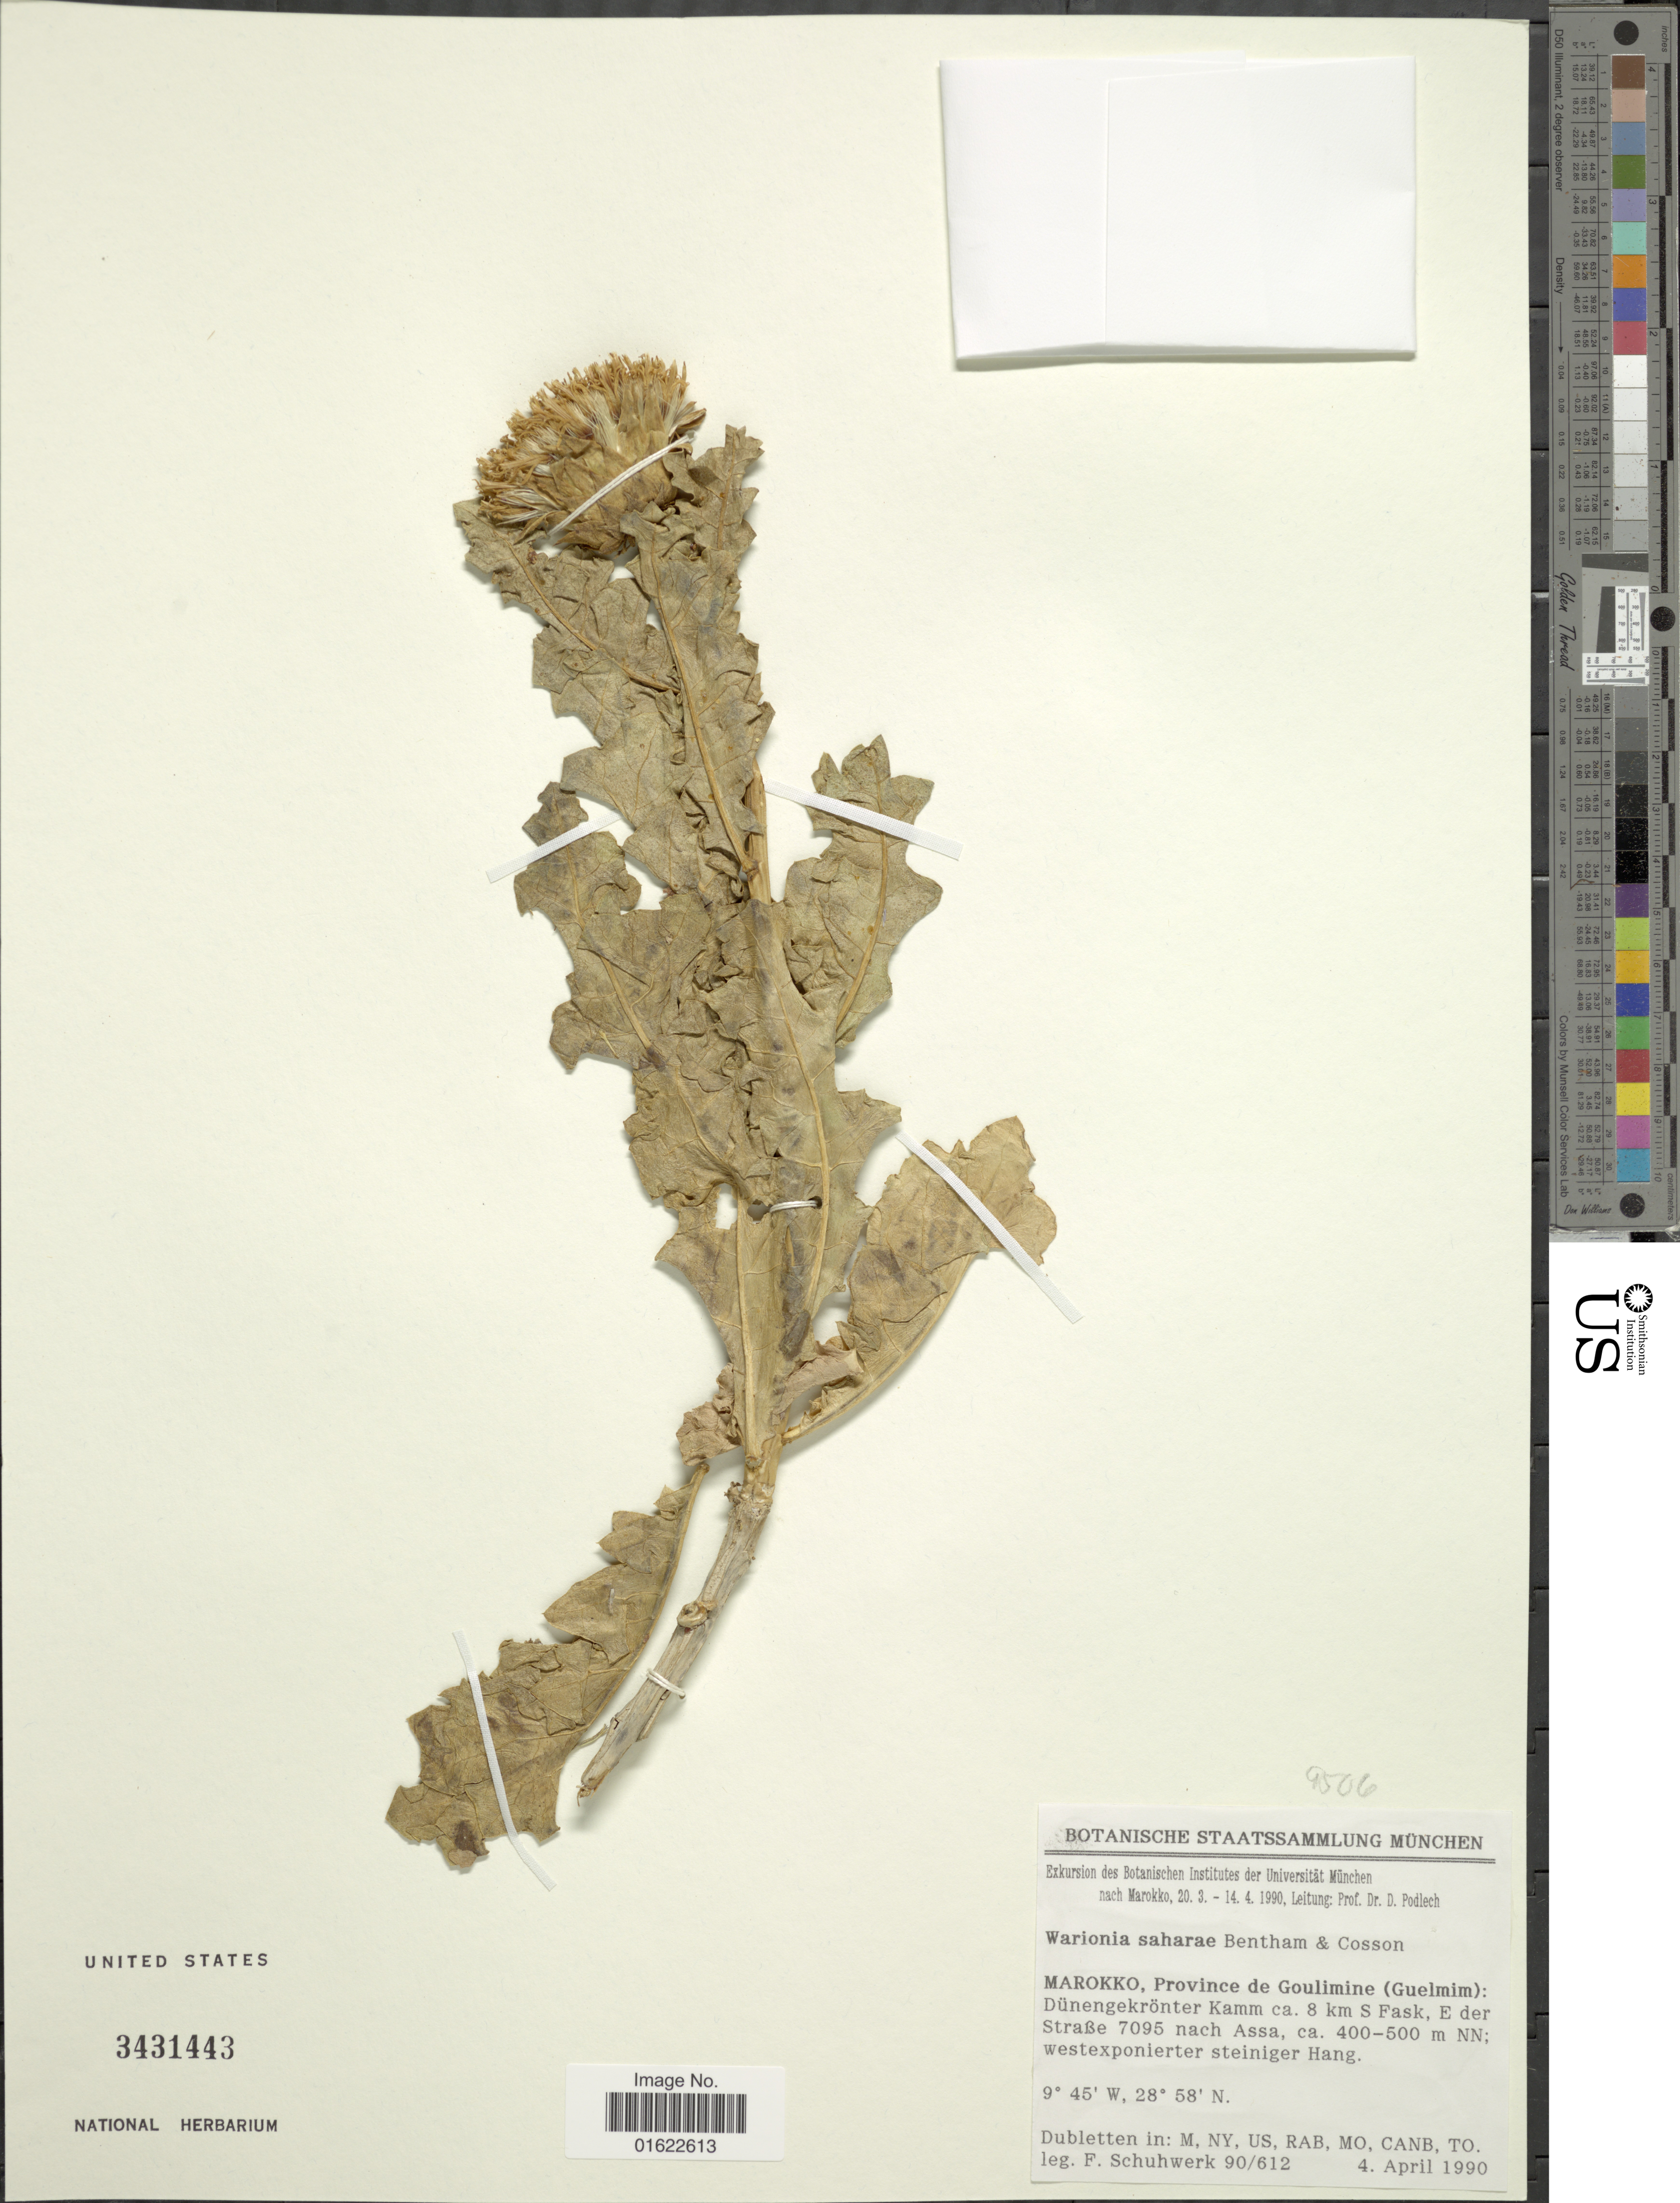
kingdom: Plantae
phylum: Tracheophyta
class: Magnoliopsida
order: Asterales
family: Asteraceae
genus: Warionia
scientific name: Warionia saharae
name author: Benthem ex Benth. & Coss.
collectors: Schuhwerk, F.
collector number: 90/612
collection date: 1990-04-04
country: Morocco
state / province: Guelmim-Es Smara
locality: Province de Goulimine (Guelmim): Dünengekrönter Kamm ca. 8 km S Fask, E der Straße 7095 nach Assa; westexponierter steiniger Hang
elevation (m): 400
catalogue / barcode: US 3431443